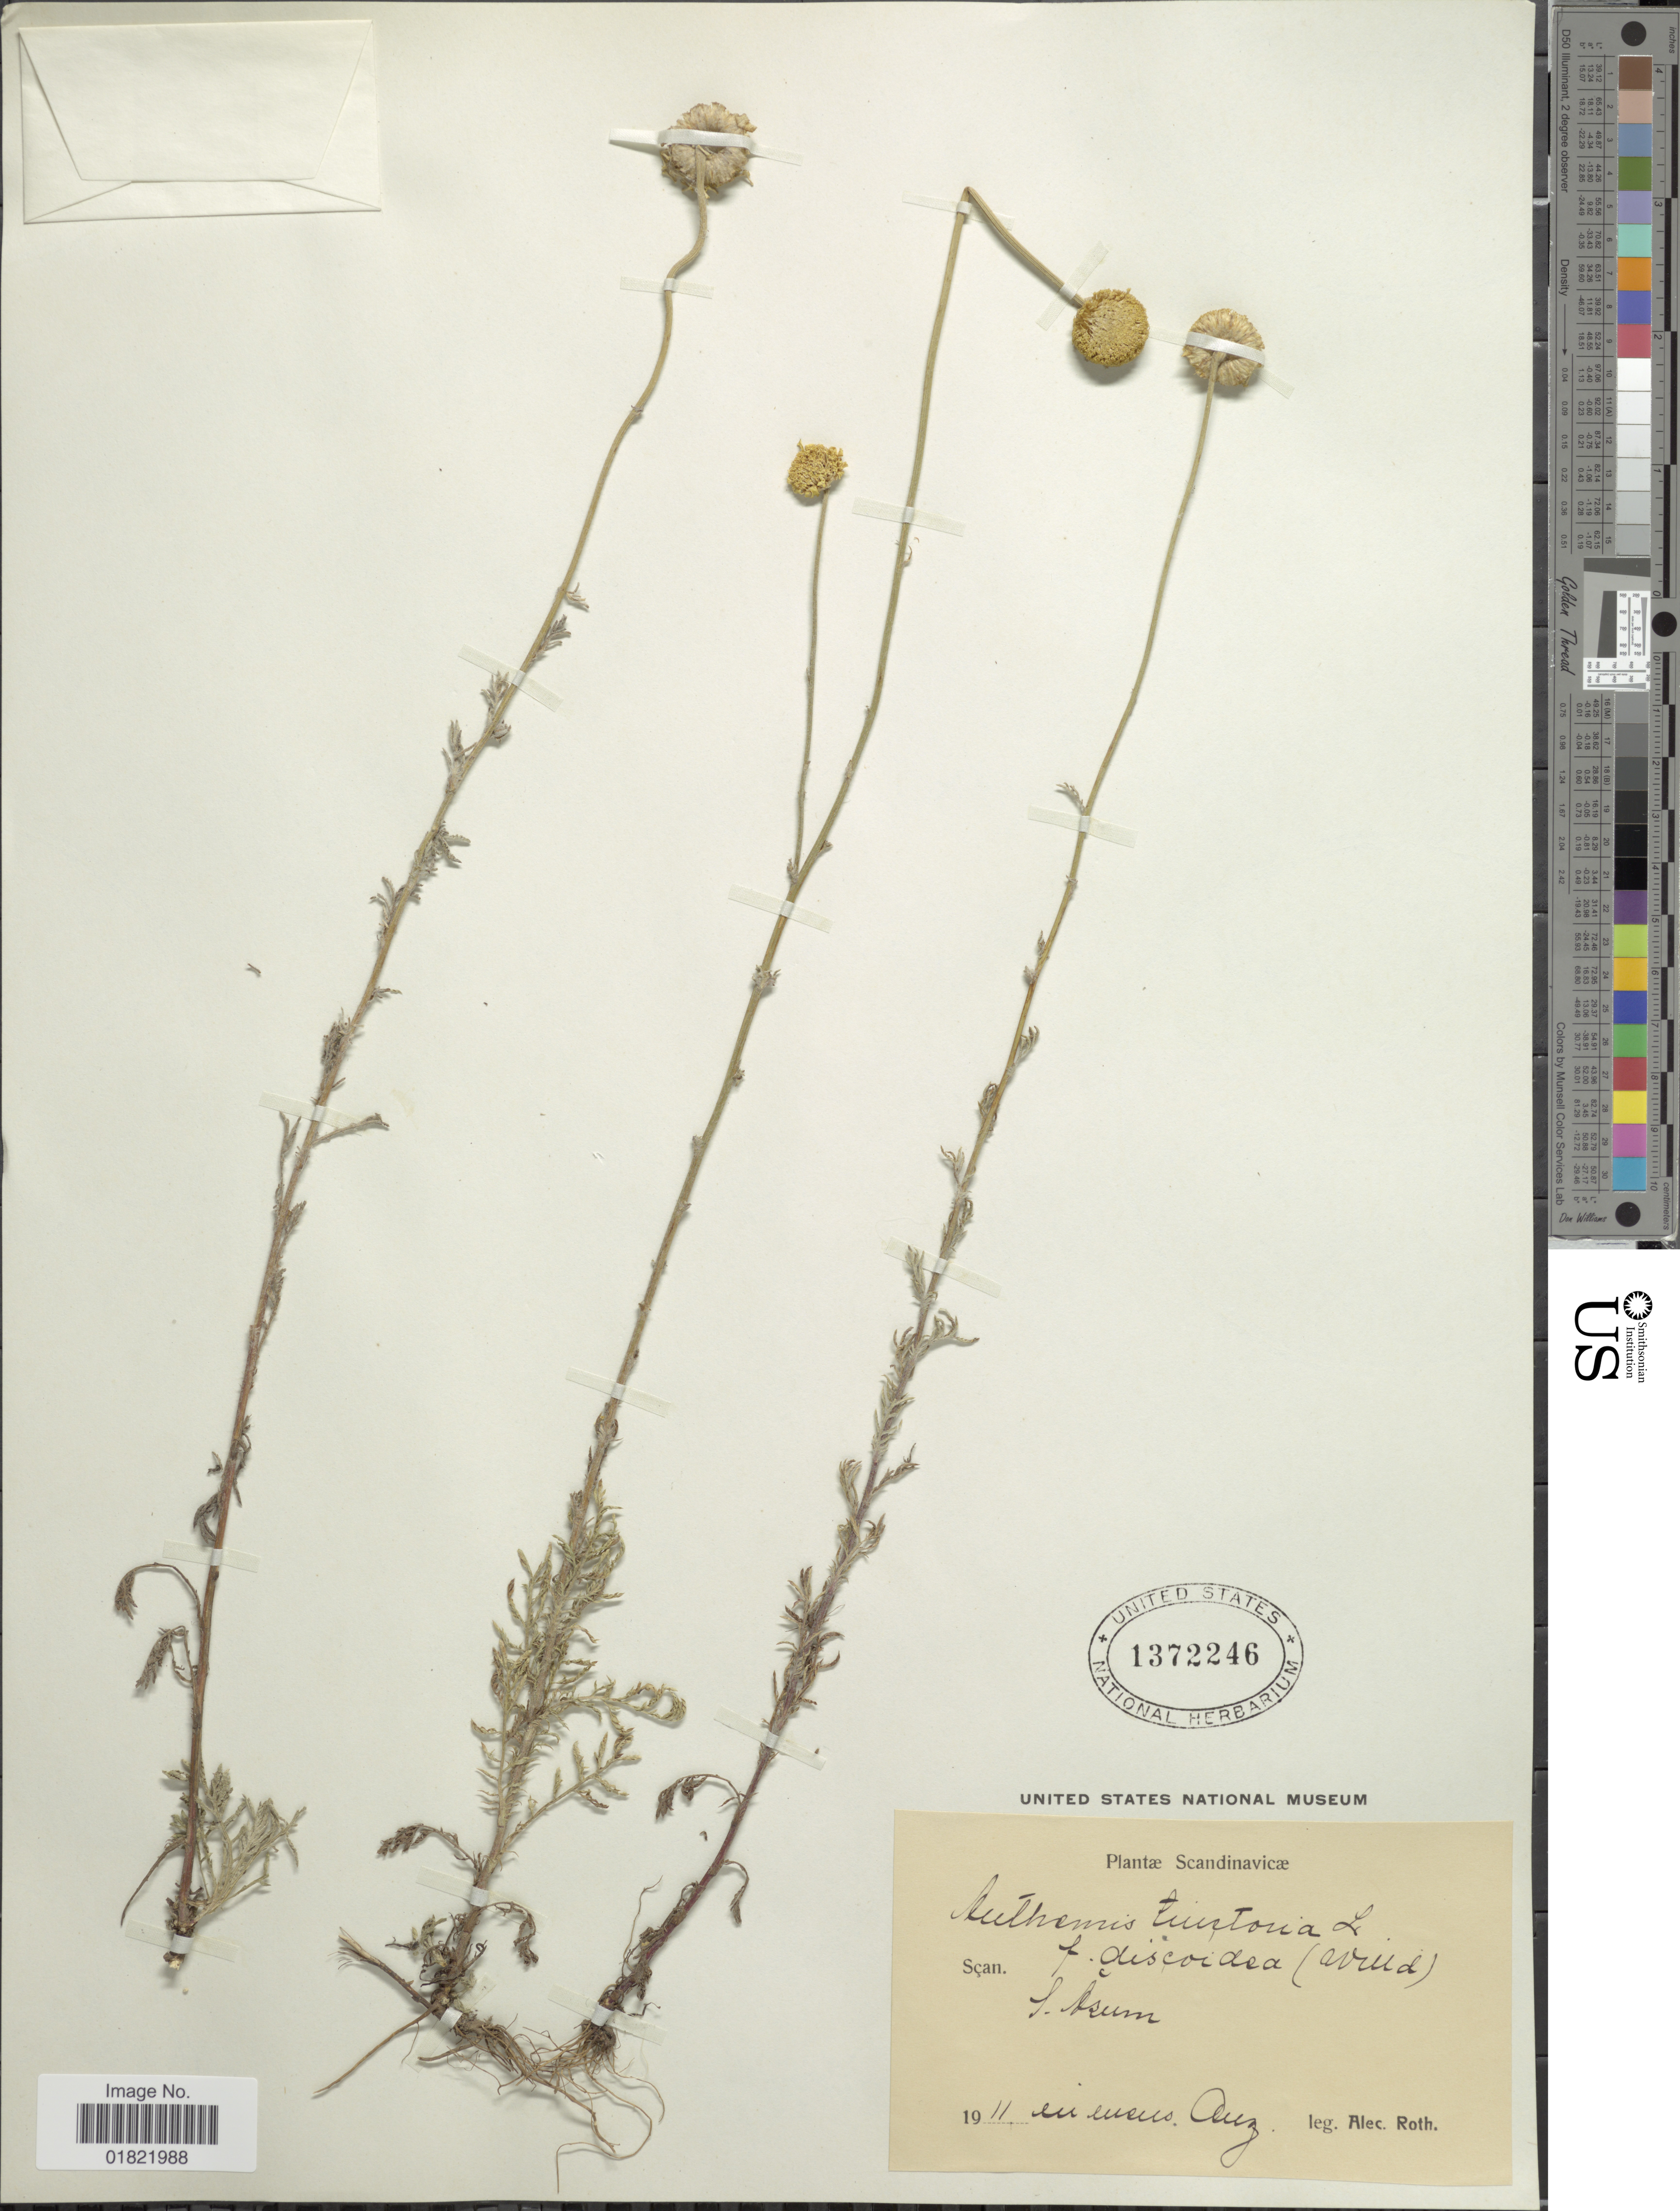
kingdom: Plantae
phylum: Tracheophyta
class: Magnoliopsida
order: Asterales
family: Asteraceae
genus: Anthemis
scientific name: Anthemis tinctoria 'Wargrave'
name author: L.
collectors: A. W. Roth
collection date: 1911-08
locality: Scandinavicae, S. Akrum [interpreted]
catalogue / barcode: US 1372246